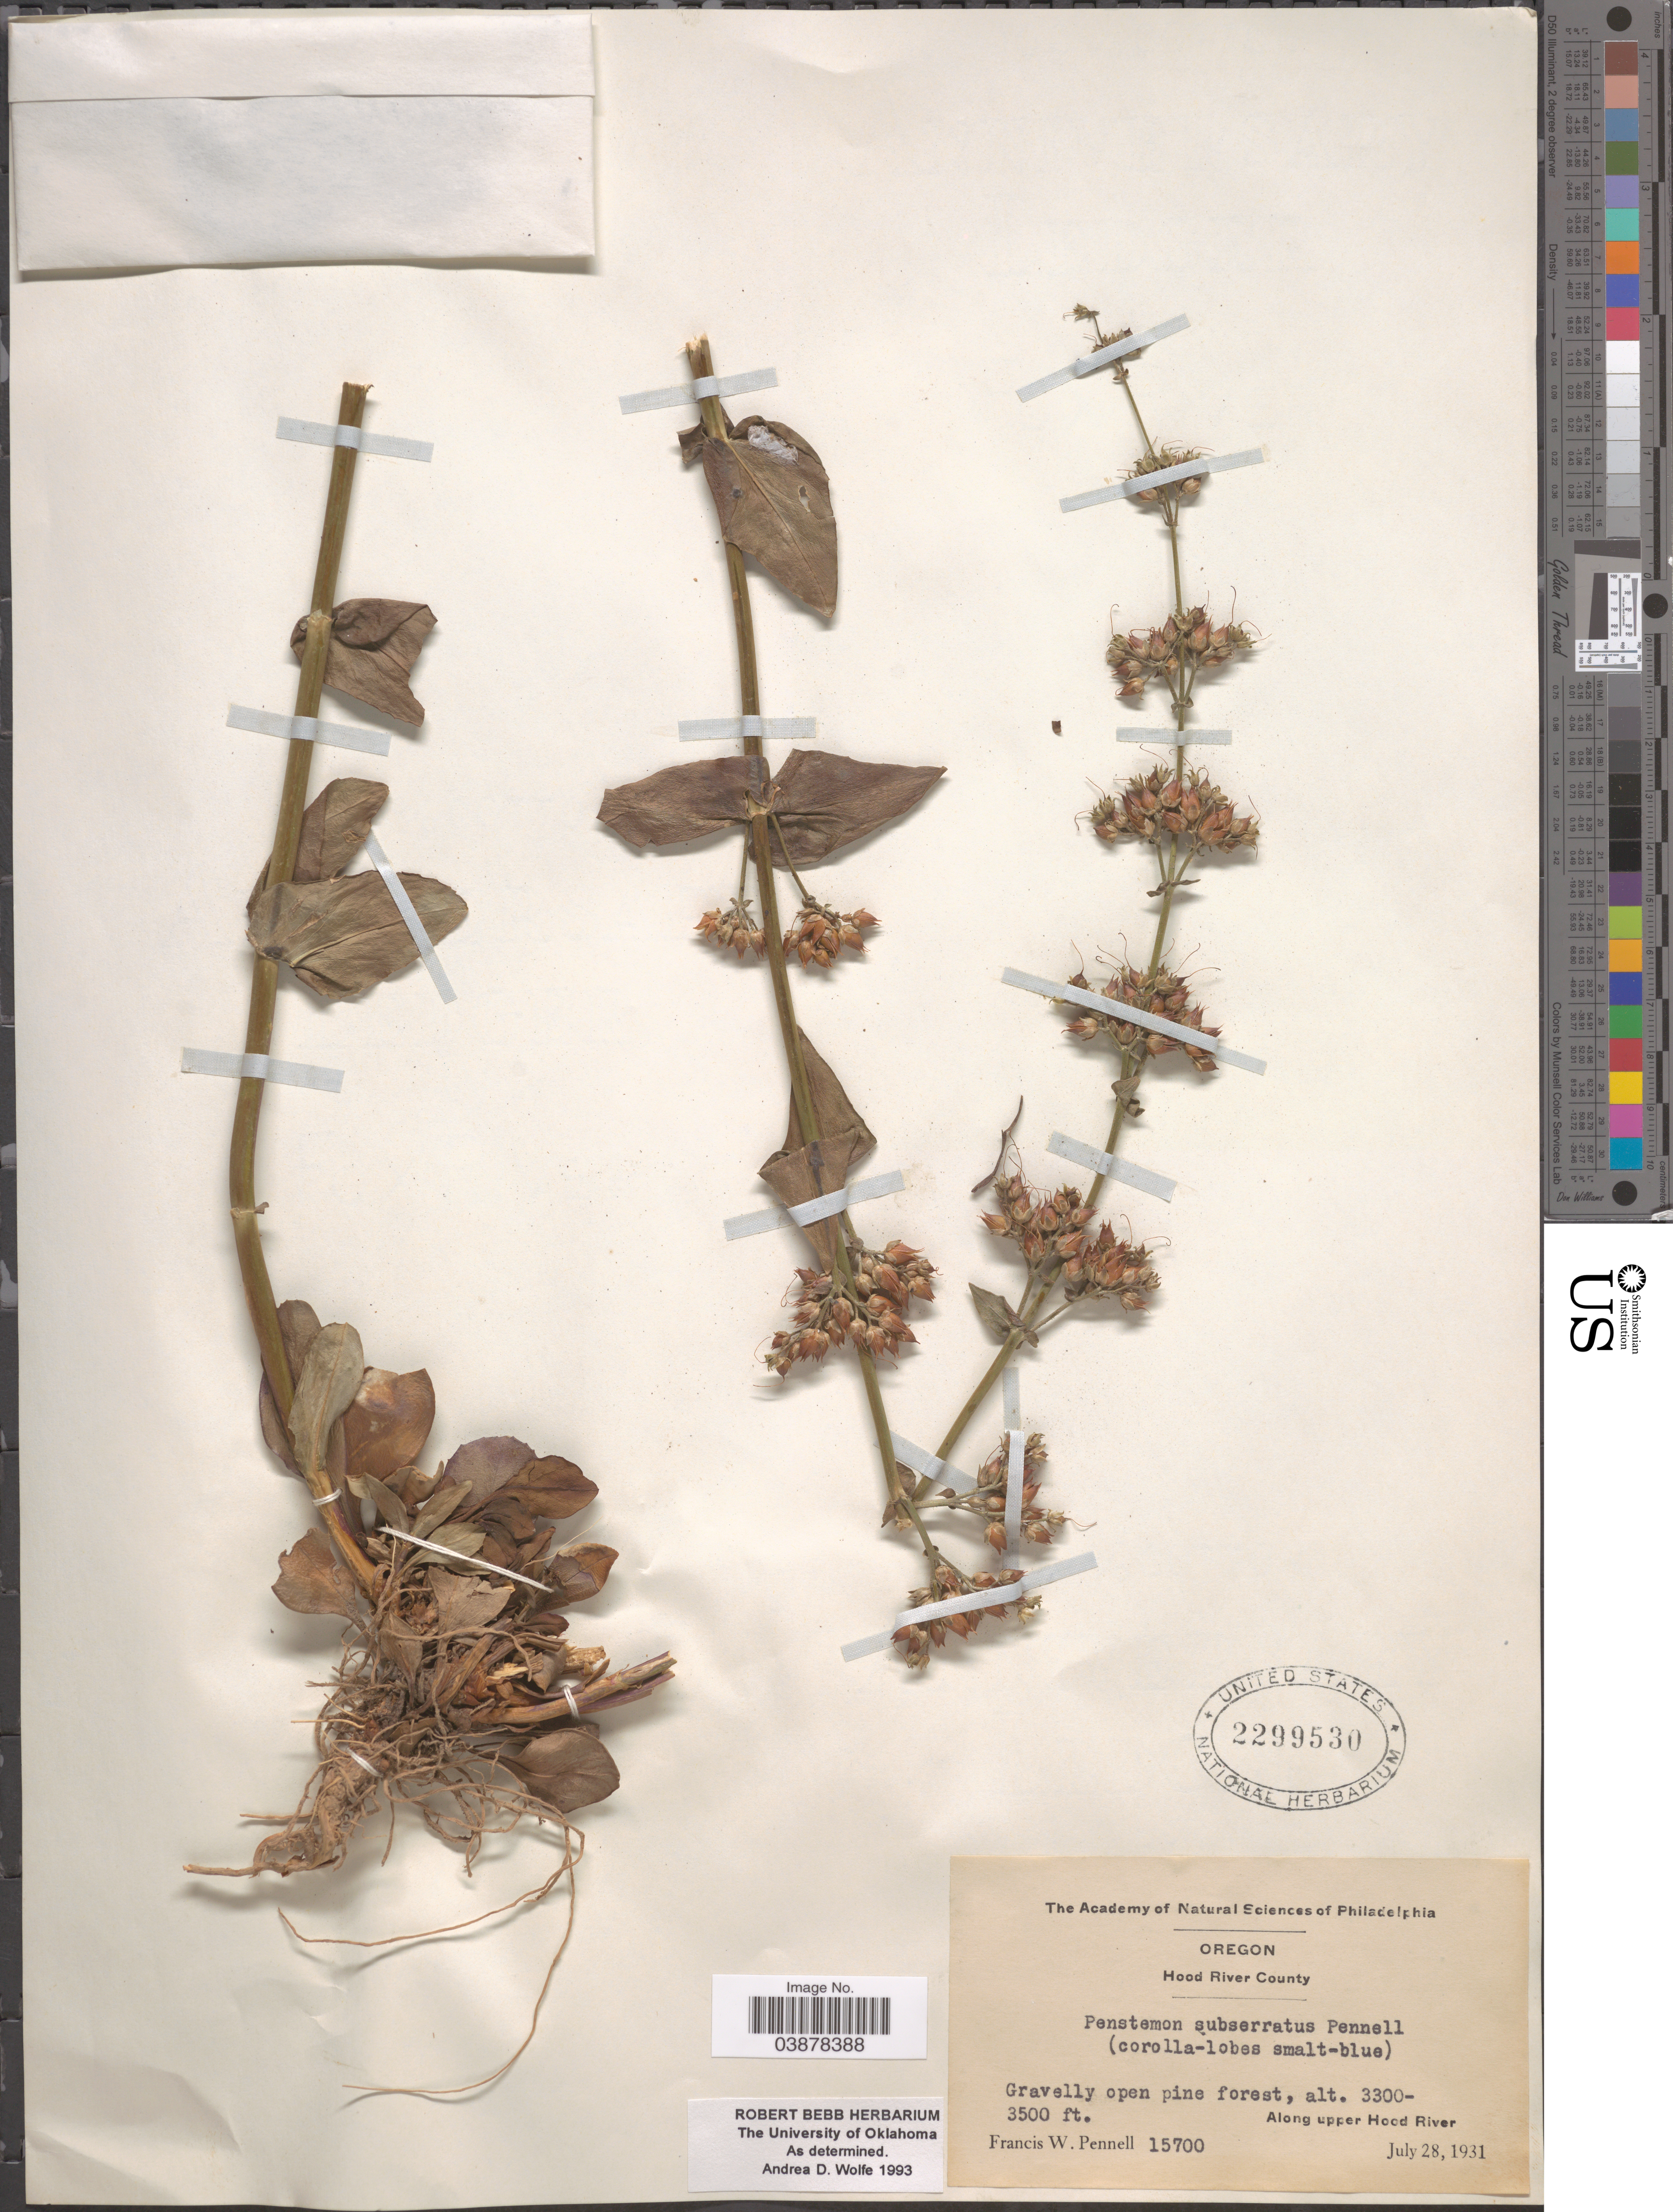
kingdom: Plantae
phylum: Tracheophyta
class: Magnoliopsida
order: Lamiales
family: Plantaginaceae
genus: Penstemon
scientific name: Penstemon subserratus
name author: Pennell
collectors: F. W. Pennell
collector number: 15700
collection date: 1931-07-28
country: United States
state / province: Oregon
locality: Hood River County. Along upper Hood River.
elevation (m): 1006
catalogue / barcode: US 2299530